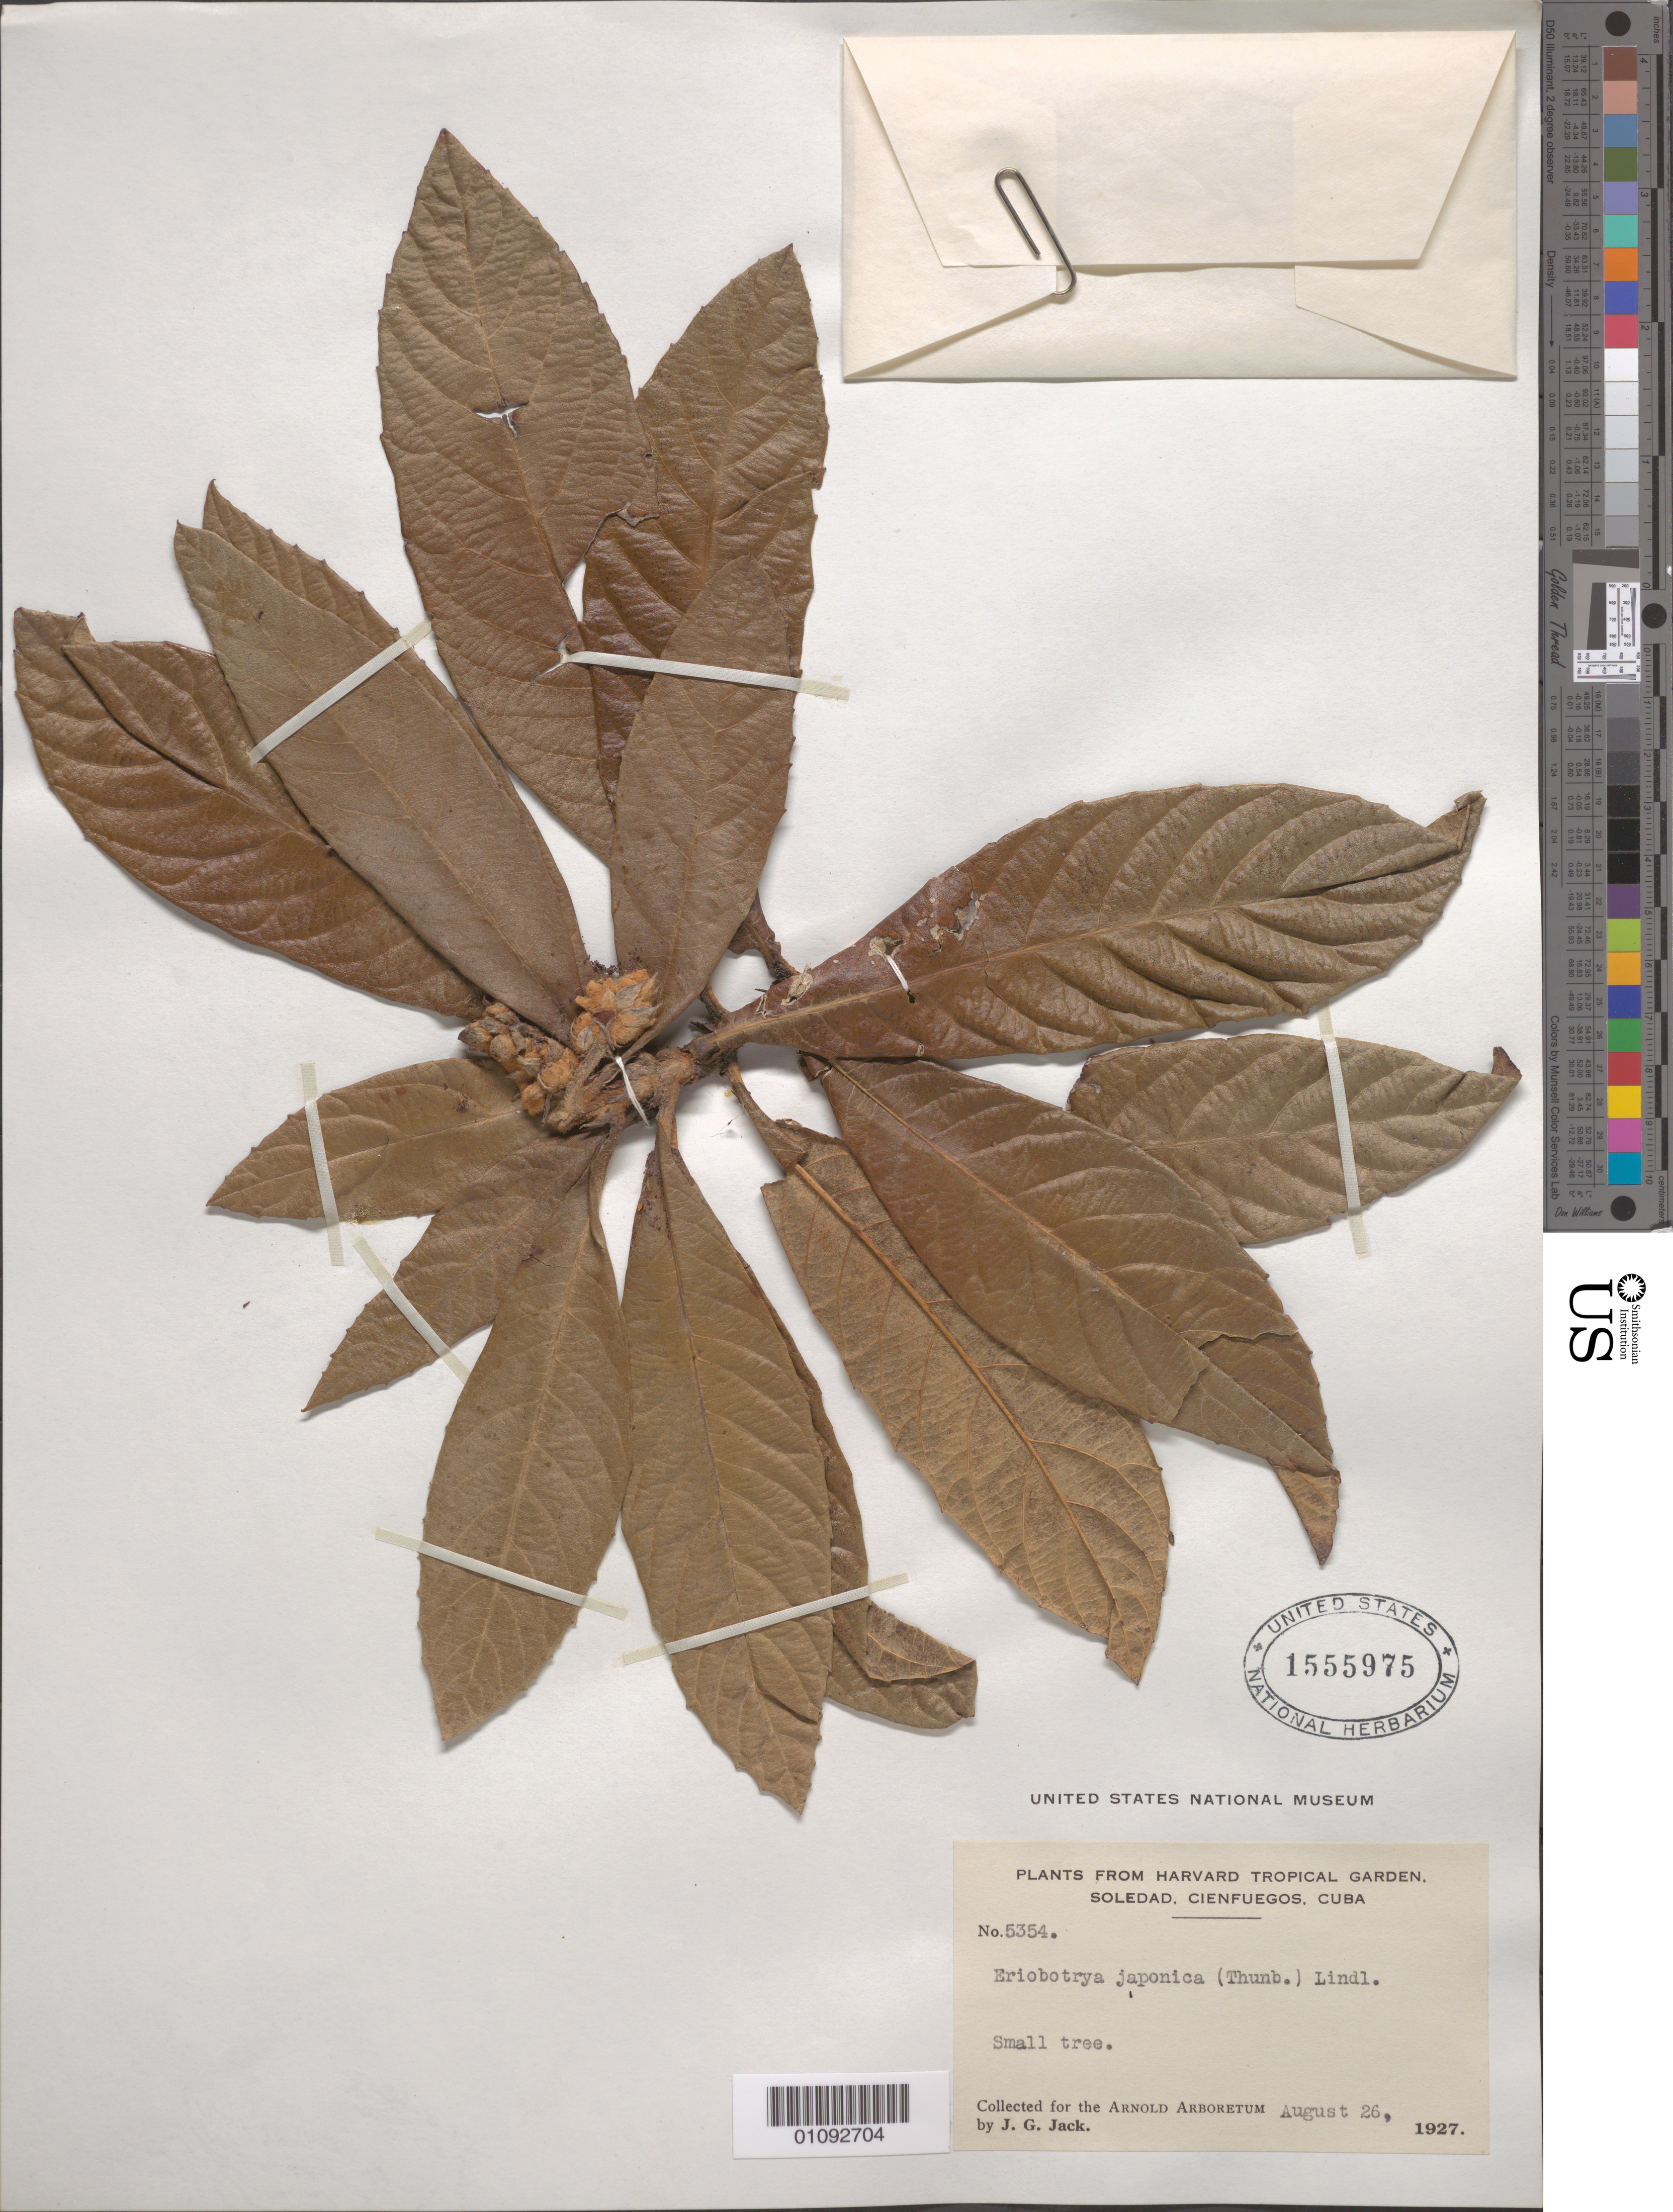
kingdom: Plantae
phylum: Tracheophyta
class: Magnoliopsida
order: Rosales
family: Rosaceae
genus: Rhaphiolepis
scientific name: Rhaphiolepis bibas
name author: (Lour.) Galasso & Banfi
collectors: J. G. Jack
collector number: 5354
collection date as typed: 26 Aug 1927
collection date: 1927-08-26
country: Cuba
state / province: Cienfuegos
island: Cuba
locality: Soledad, Cienfuegos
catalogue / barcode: US 1555975